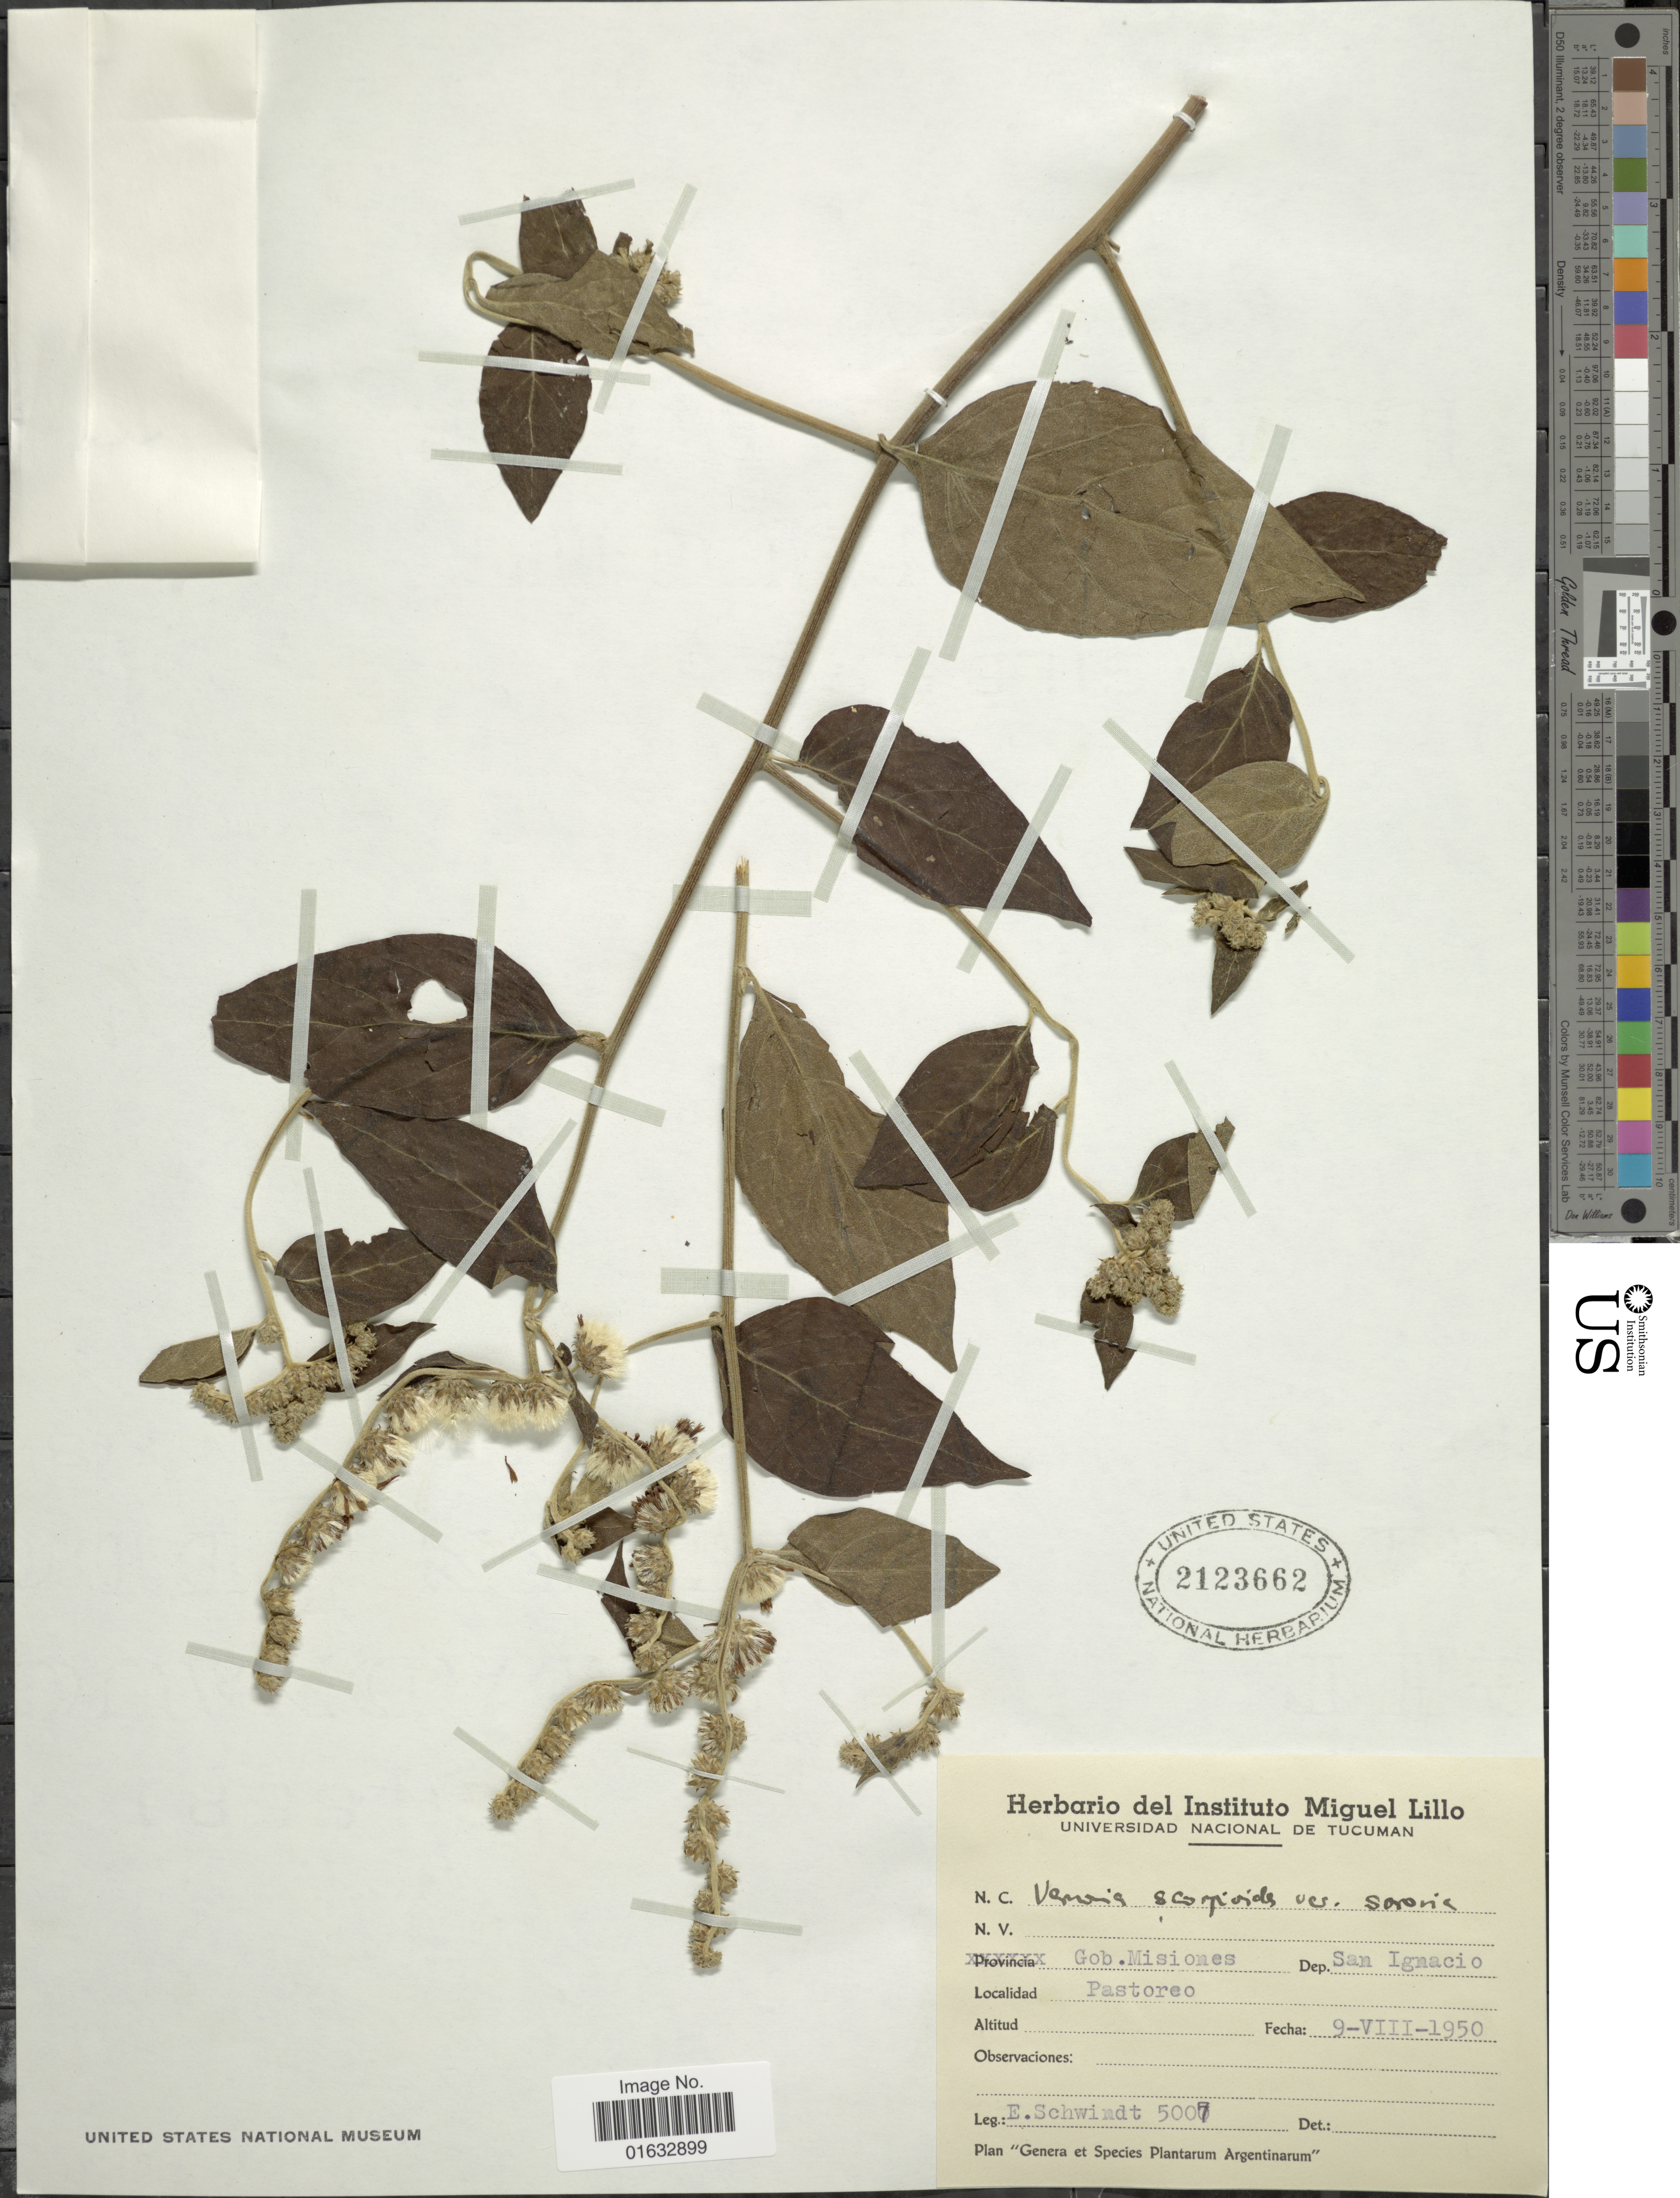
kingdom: Plantae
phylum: Tracheophyta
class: Magnoliopsida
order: Asterales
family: Asteraceae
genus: Cyrtocymura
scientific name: Cyrtocymura scorpioides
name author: (Lam.) H. Rob.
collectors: E. Schwindt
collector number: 5007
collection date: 1950-08-09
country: Argentina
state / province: Misiones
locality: Gob. Misiones. Dep. San Ignacio. Pastoreo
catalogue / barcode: US 2123662